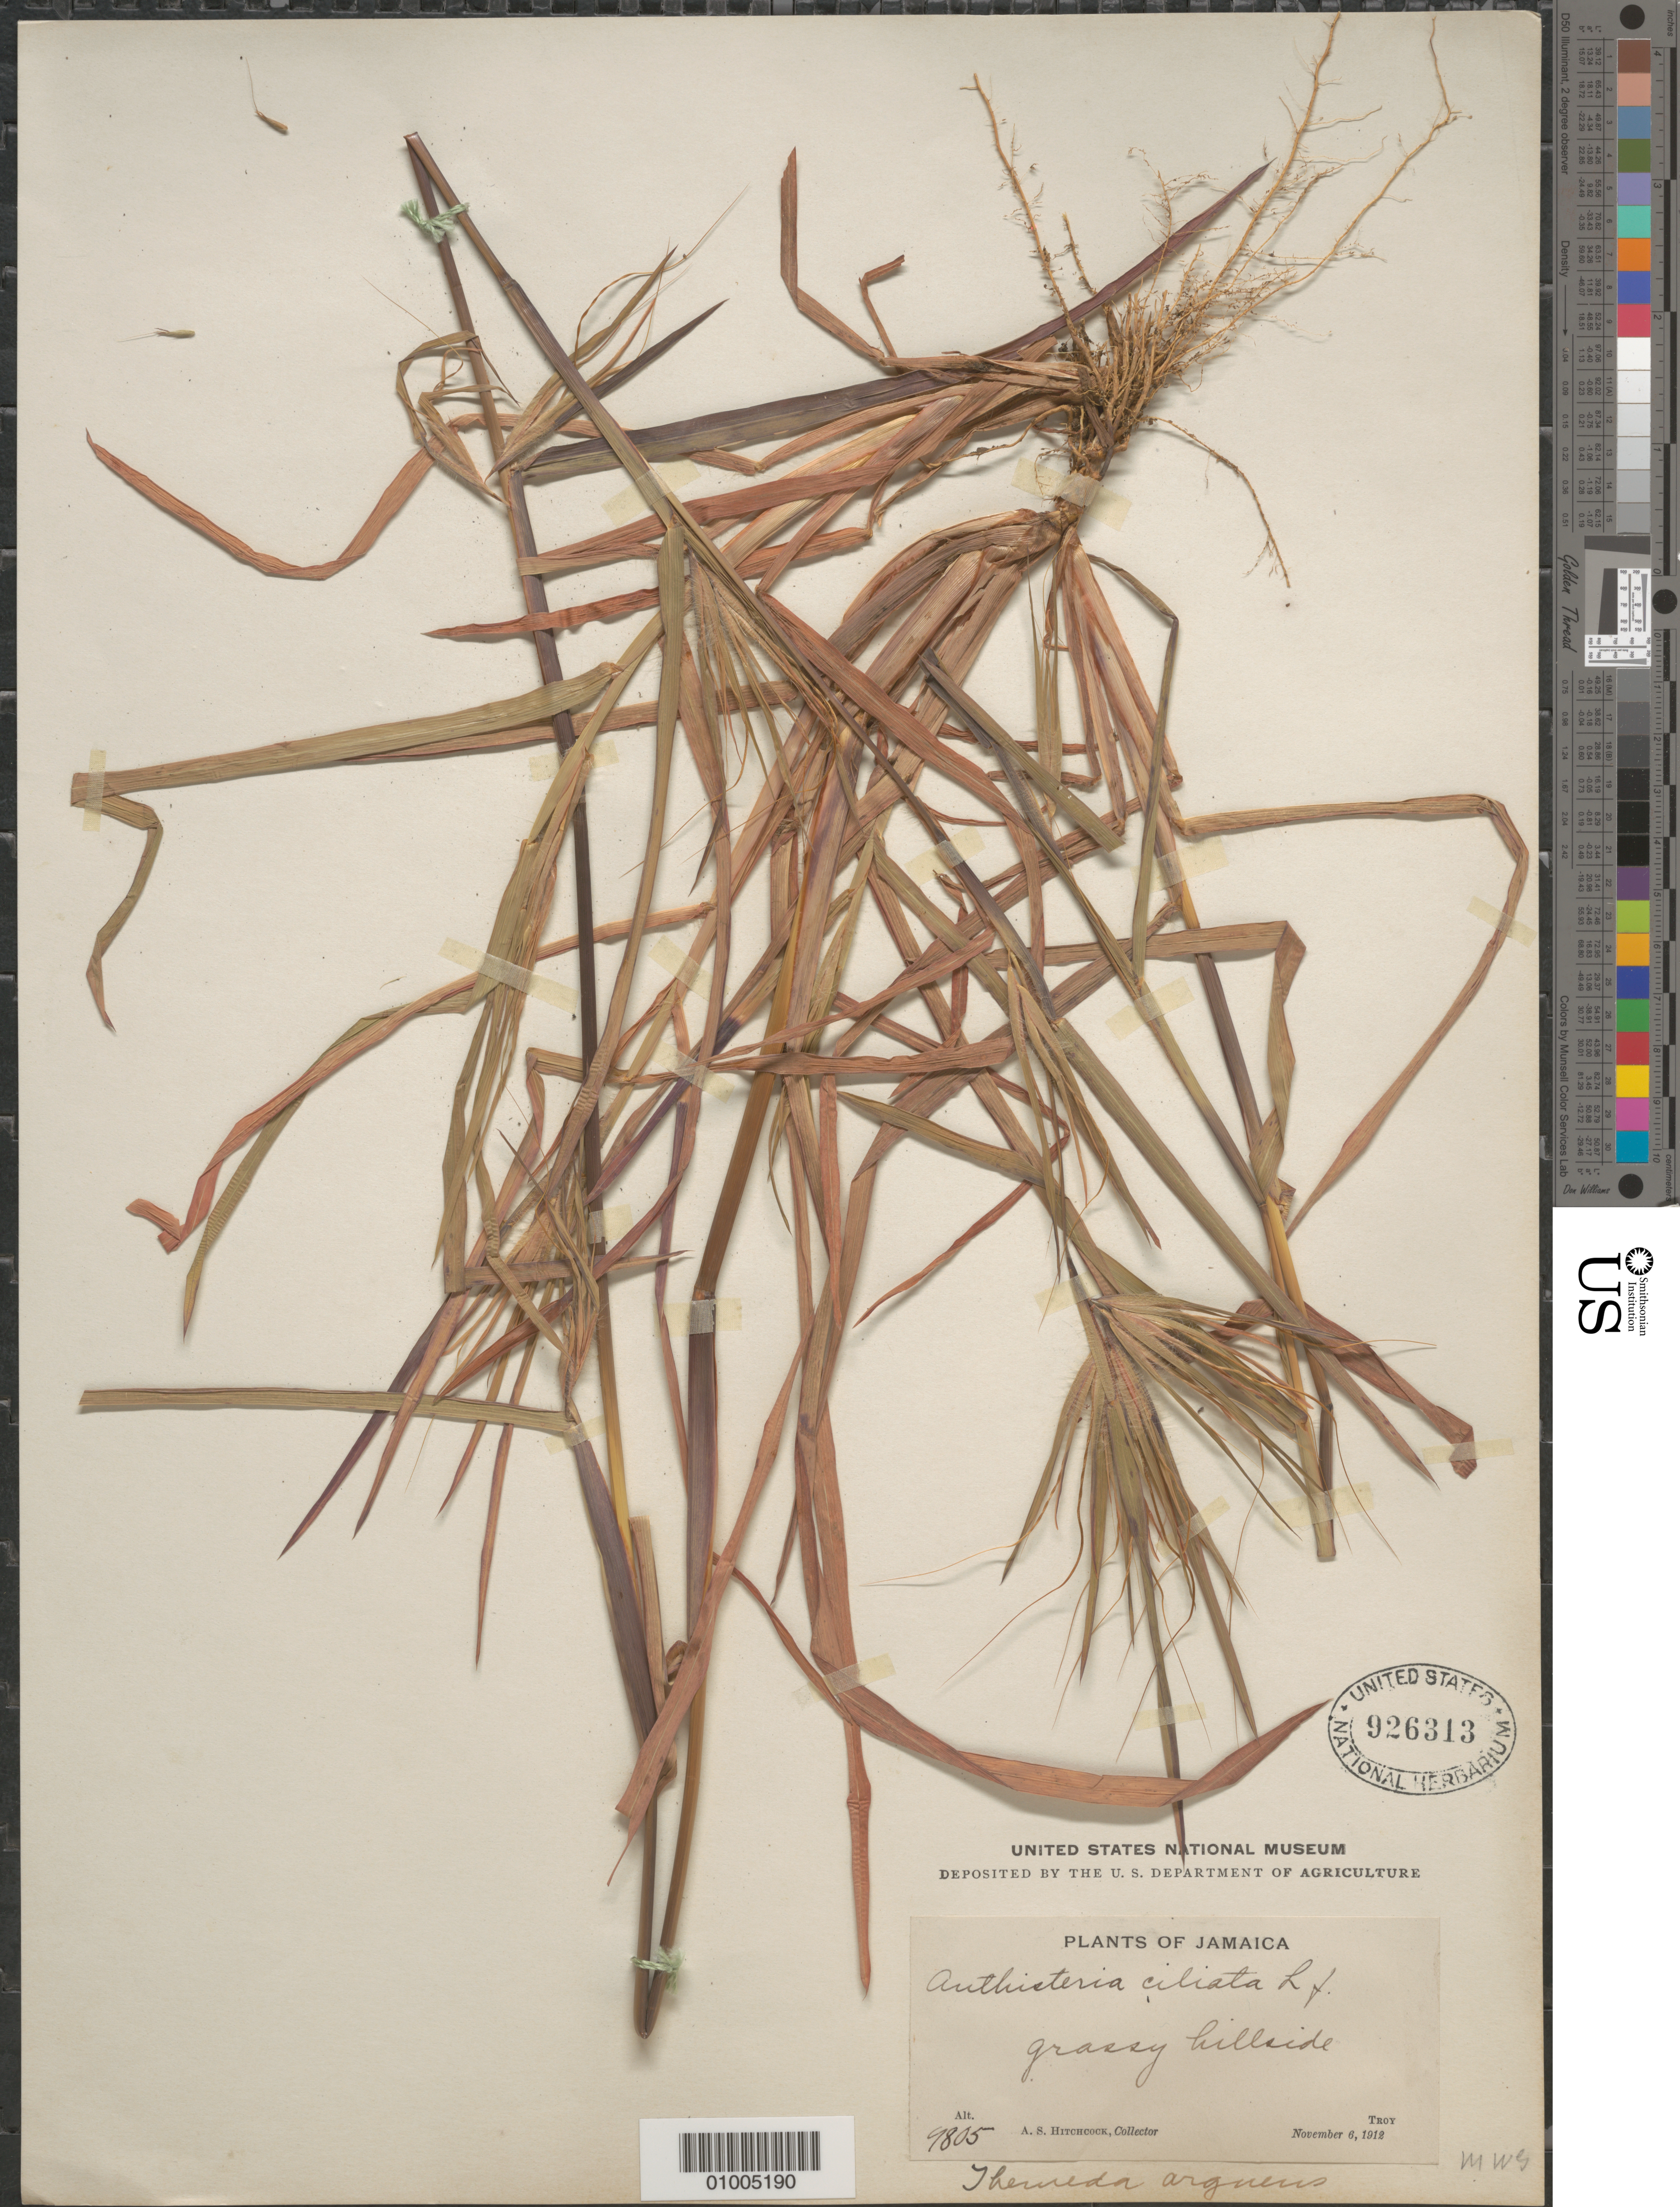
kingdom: Plantae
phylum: Tracheophyta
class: Liliopsida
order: Poales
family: Poaceae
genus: Themeda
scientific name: Themeda arguens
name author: (L.) Hack.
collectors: A. S. Hitchcock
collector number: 9805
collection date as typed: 06 Nov 1912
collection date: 1912-11-06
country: Jamaica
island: Jamaica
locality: grassy hillside.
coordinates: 0 N, 0 E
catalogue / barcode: US 926313